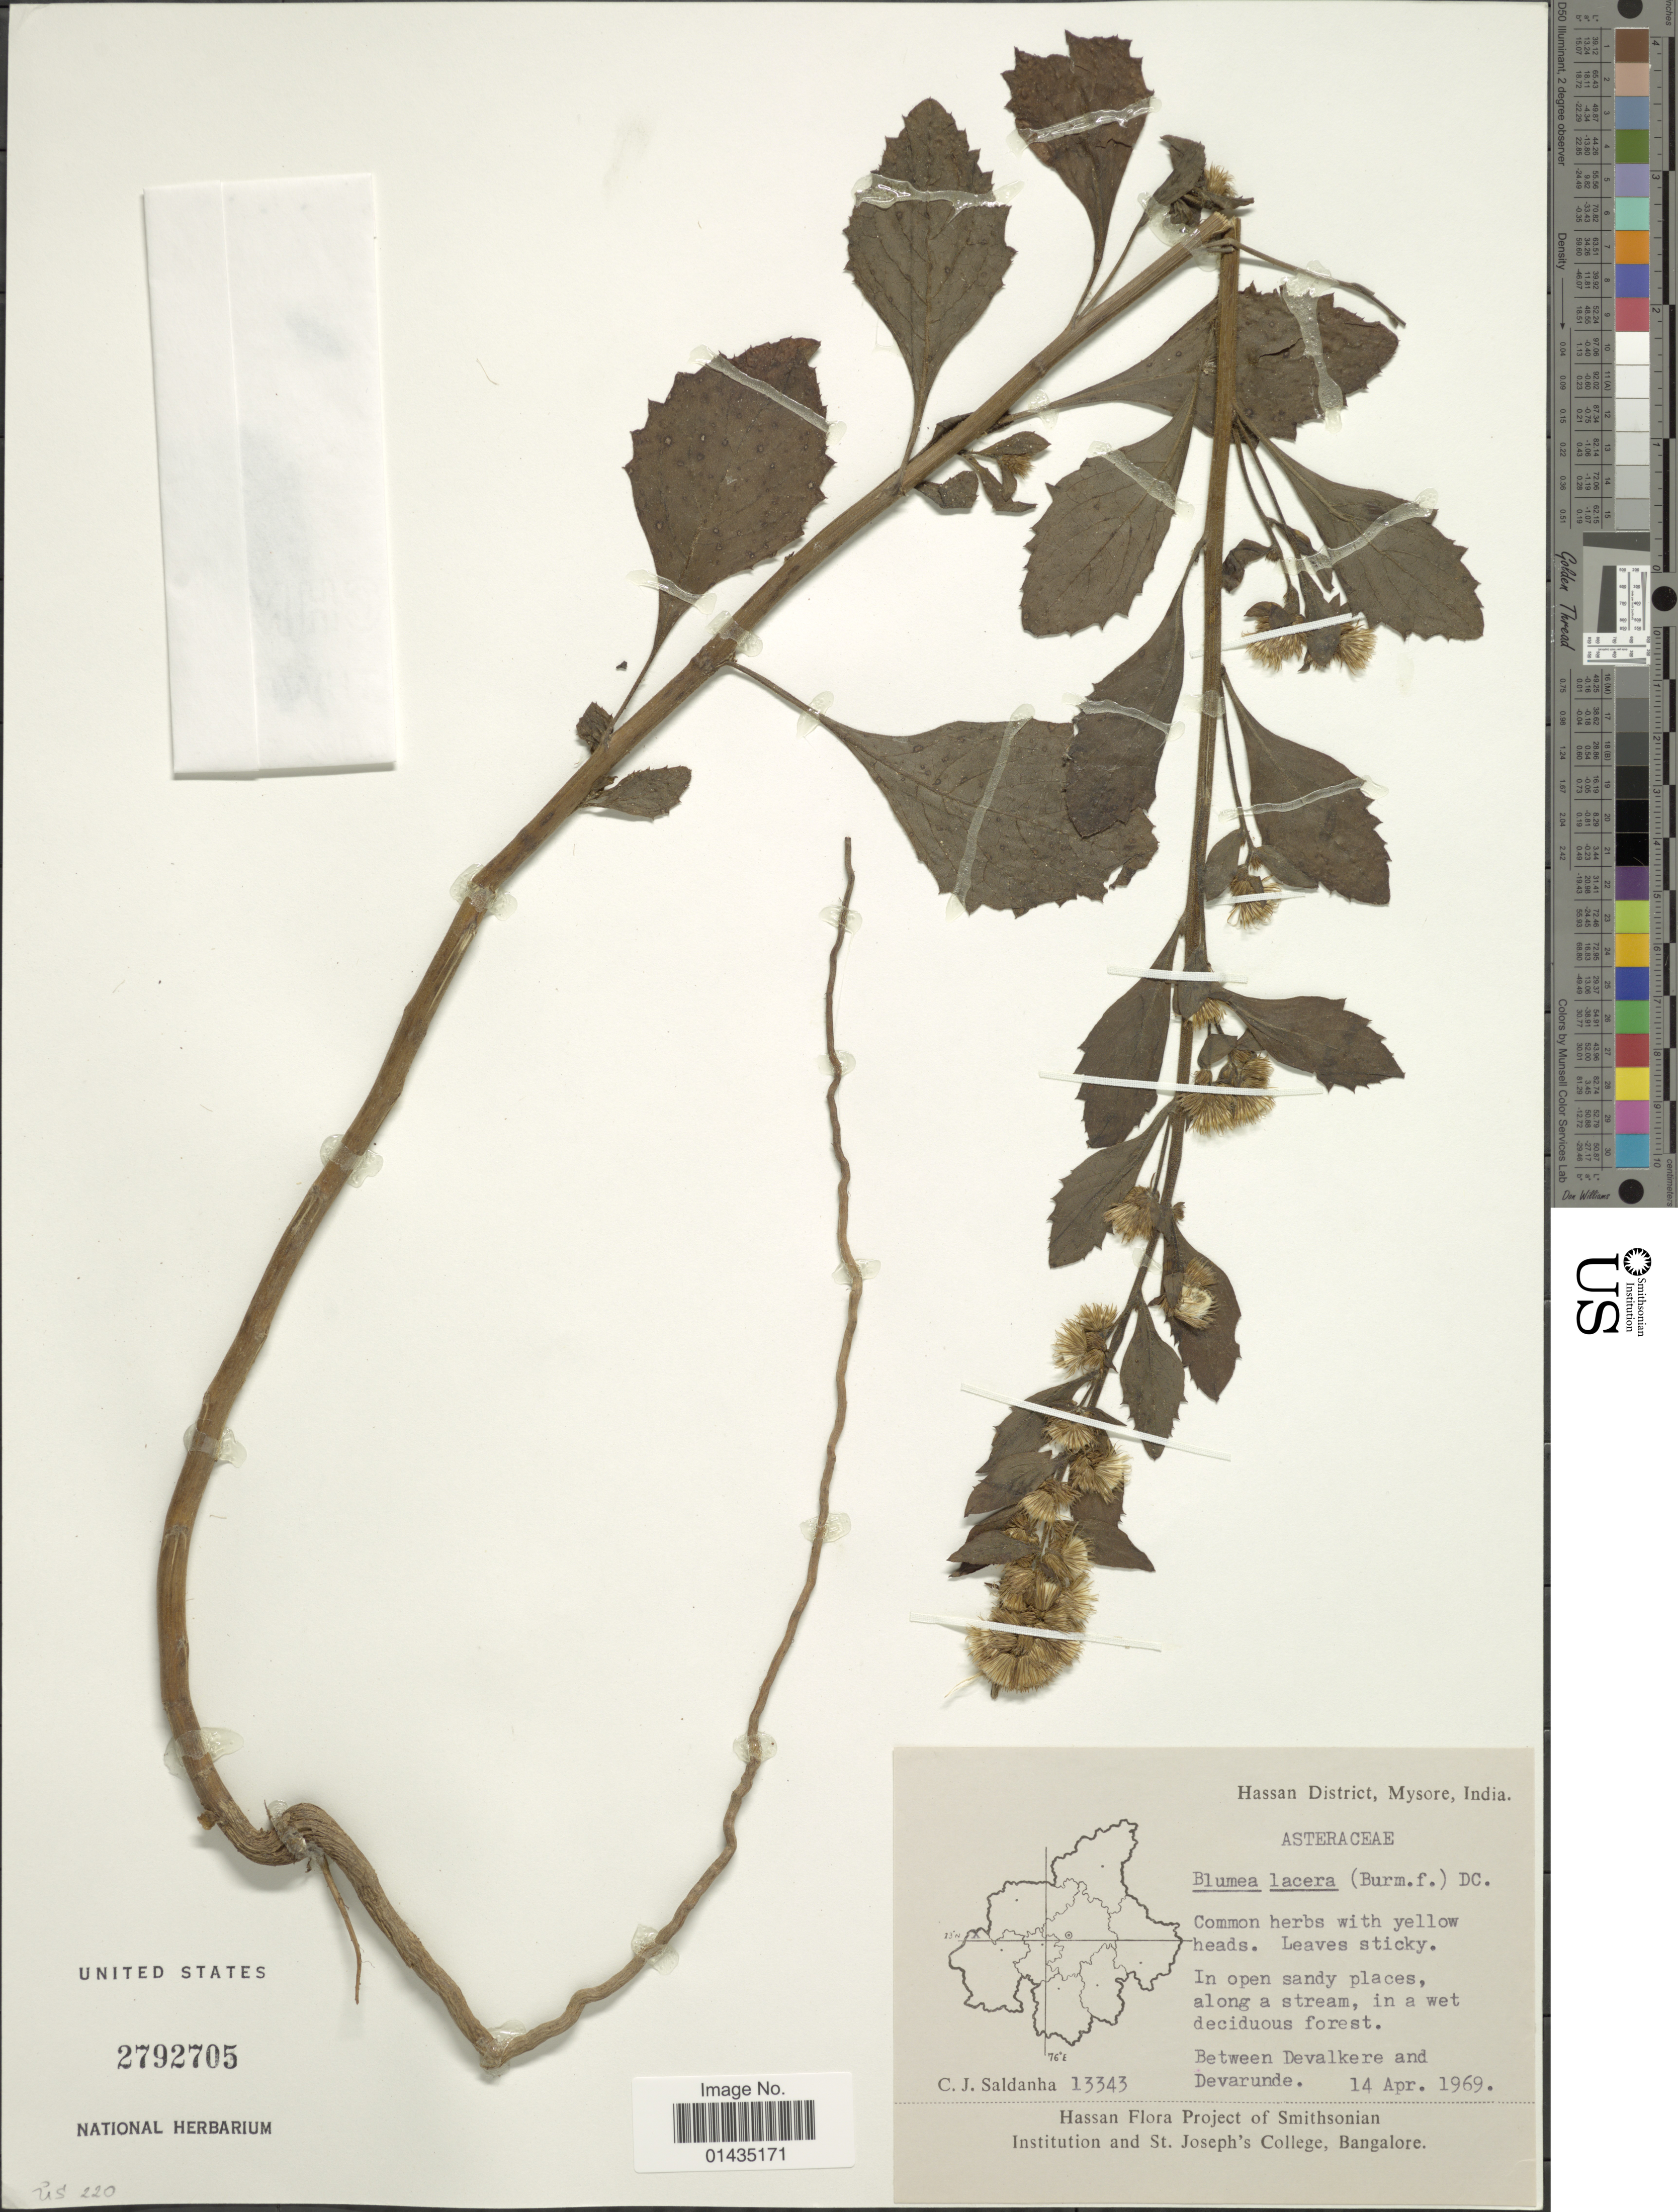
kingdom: Plantae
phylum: Tracheophyta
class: Magnoliopsida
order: Asterales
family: Asteraceae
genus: Blumea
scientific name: Blumea lacera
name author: (Roxb.) DC.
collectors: C. J. Saldanha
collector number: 13343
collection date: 1969-04-14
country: India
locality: Hassan District, Mysore, between Devalkere and Devarunde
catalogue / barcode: US 2792705